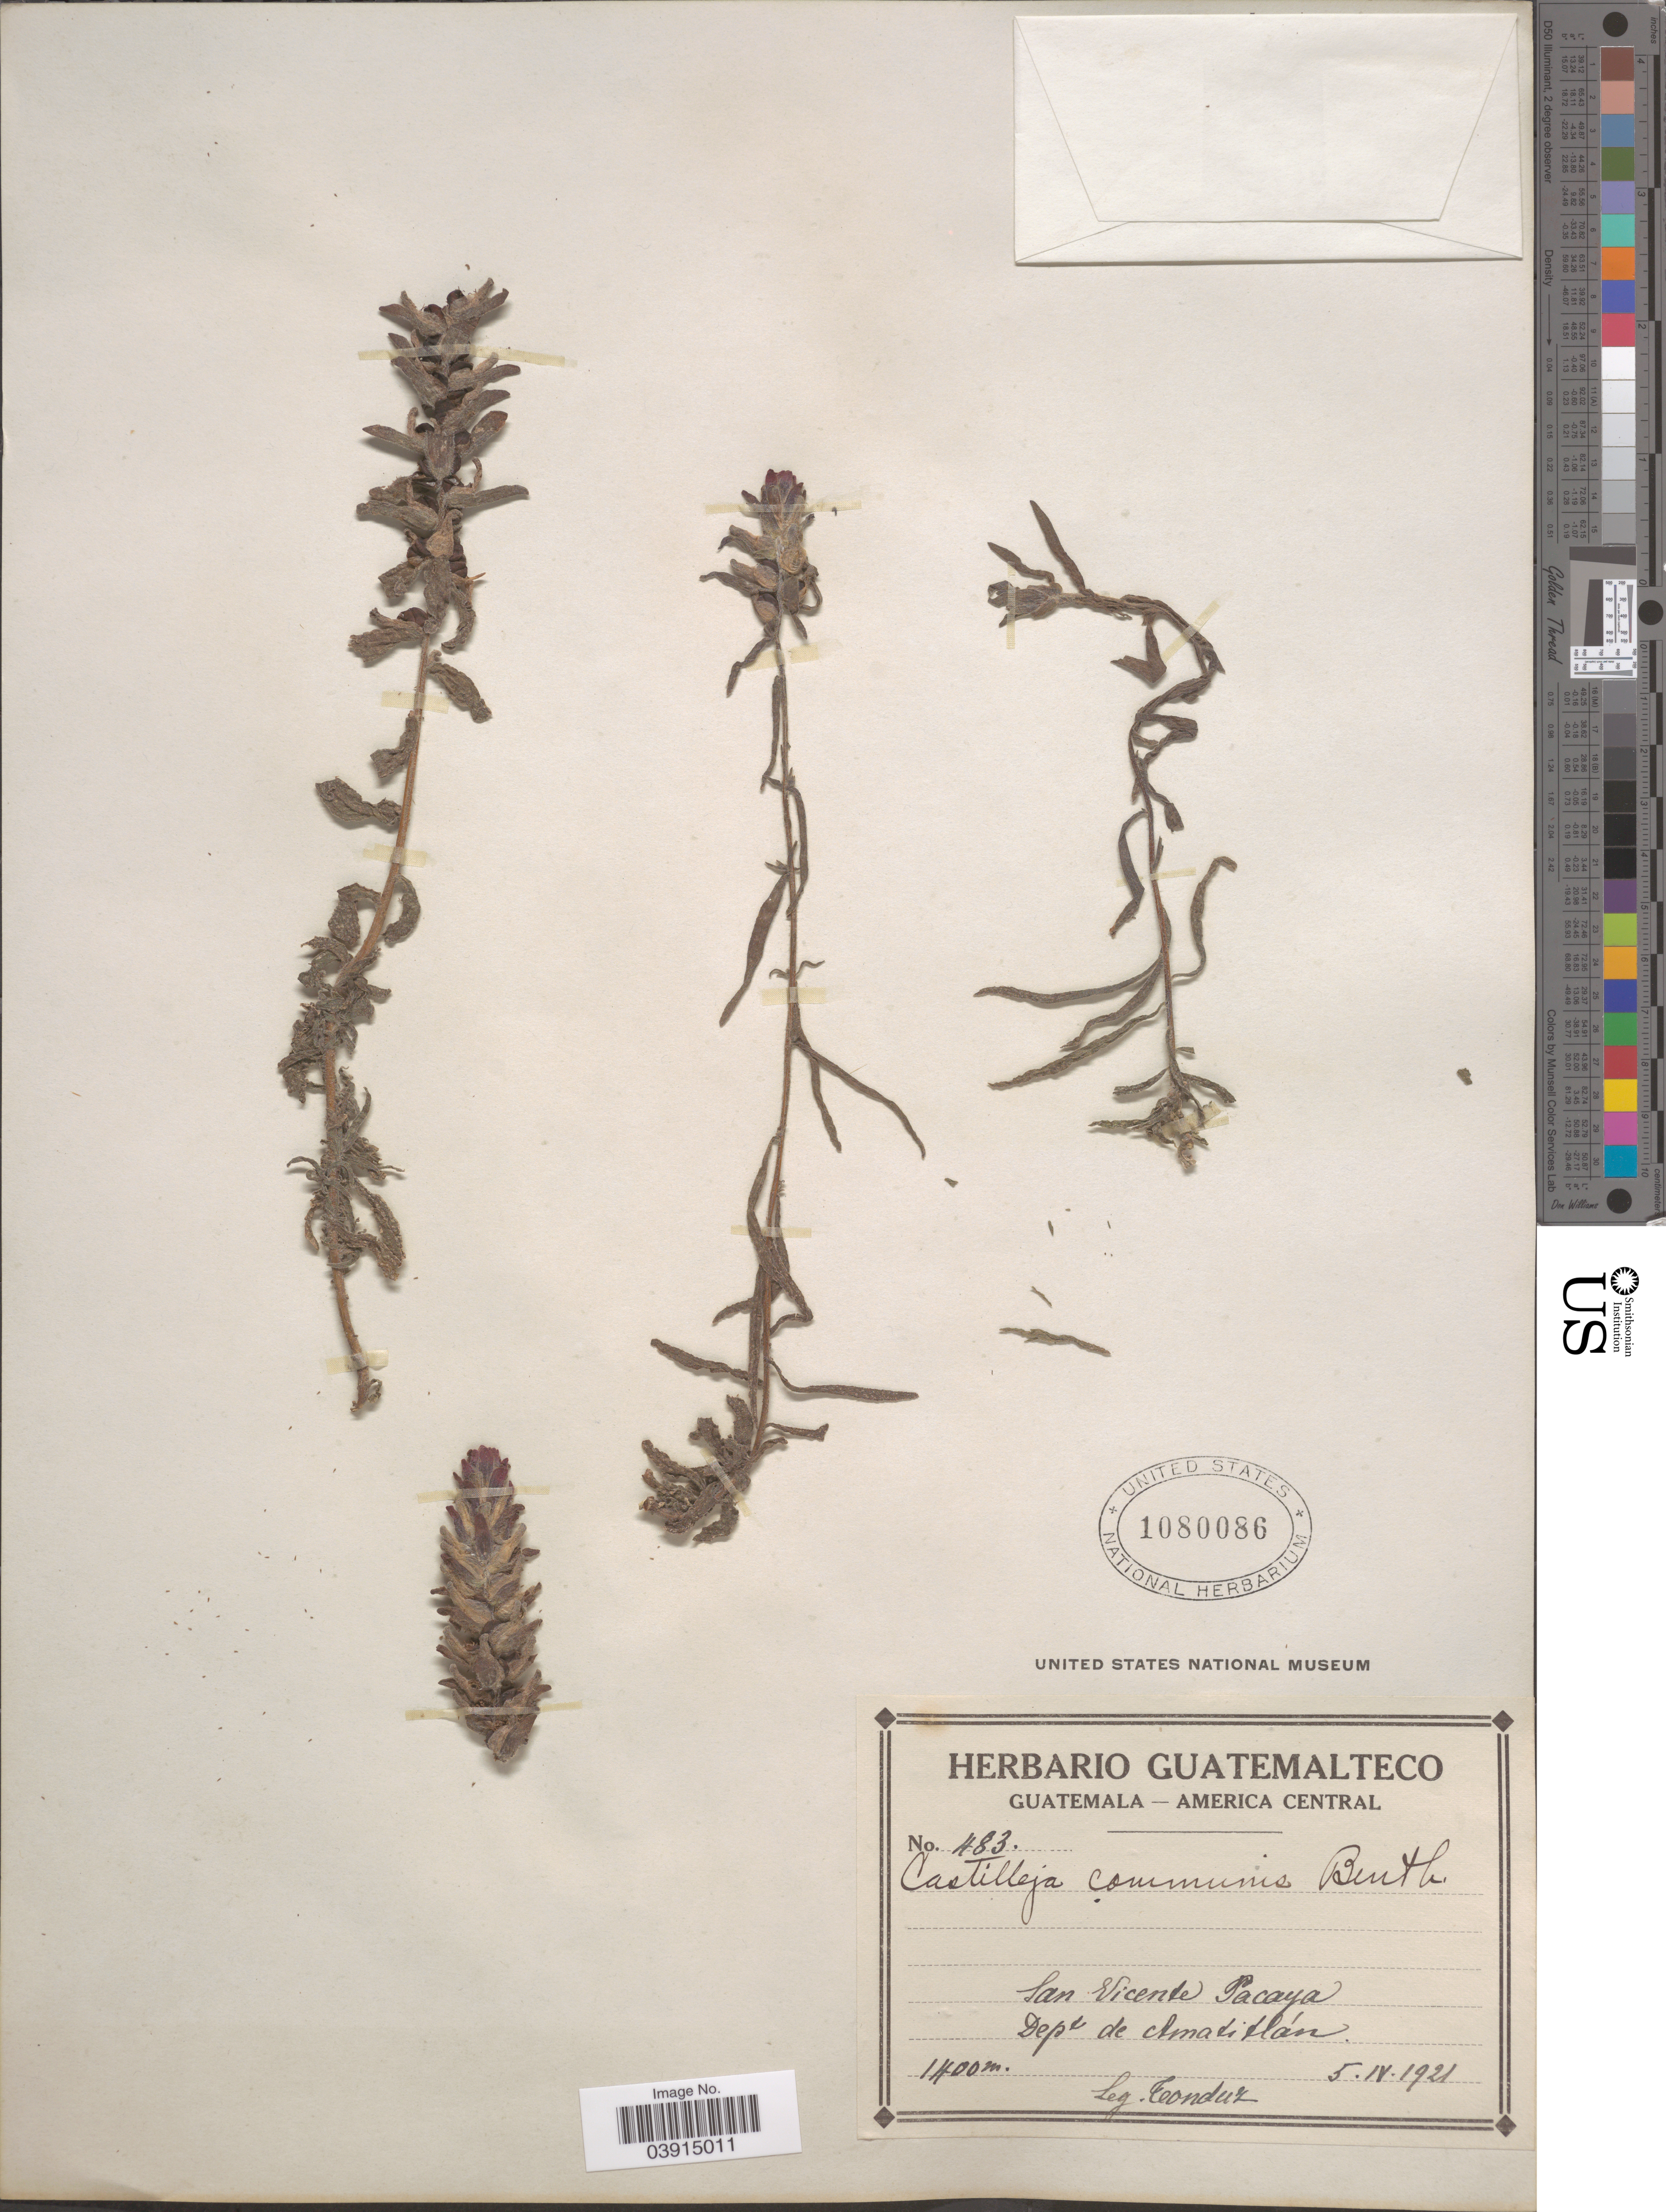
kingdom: Plantae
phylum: Tracheophyta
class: Magnoliopsida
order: Lamiales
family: Orobanchaceae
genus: Castilleja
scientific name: Castilleja arvensis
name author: Schltdl. & Cham.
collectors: Tonduz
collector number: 483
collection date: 1921-04-05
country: Guatemala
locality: San Vicente Pacaya. Dept. de Amatitlán.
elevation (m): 1400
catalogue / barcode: US 1080086